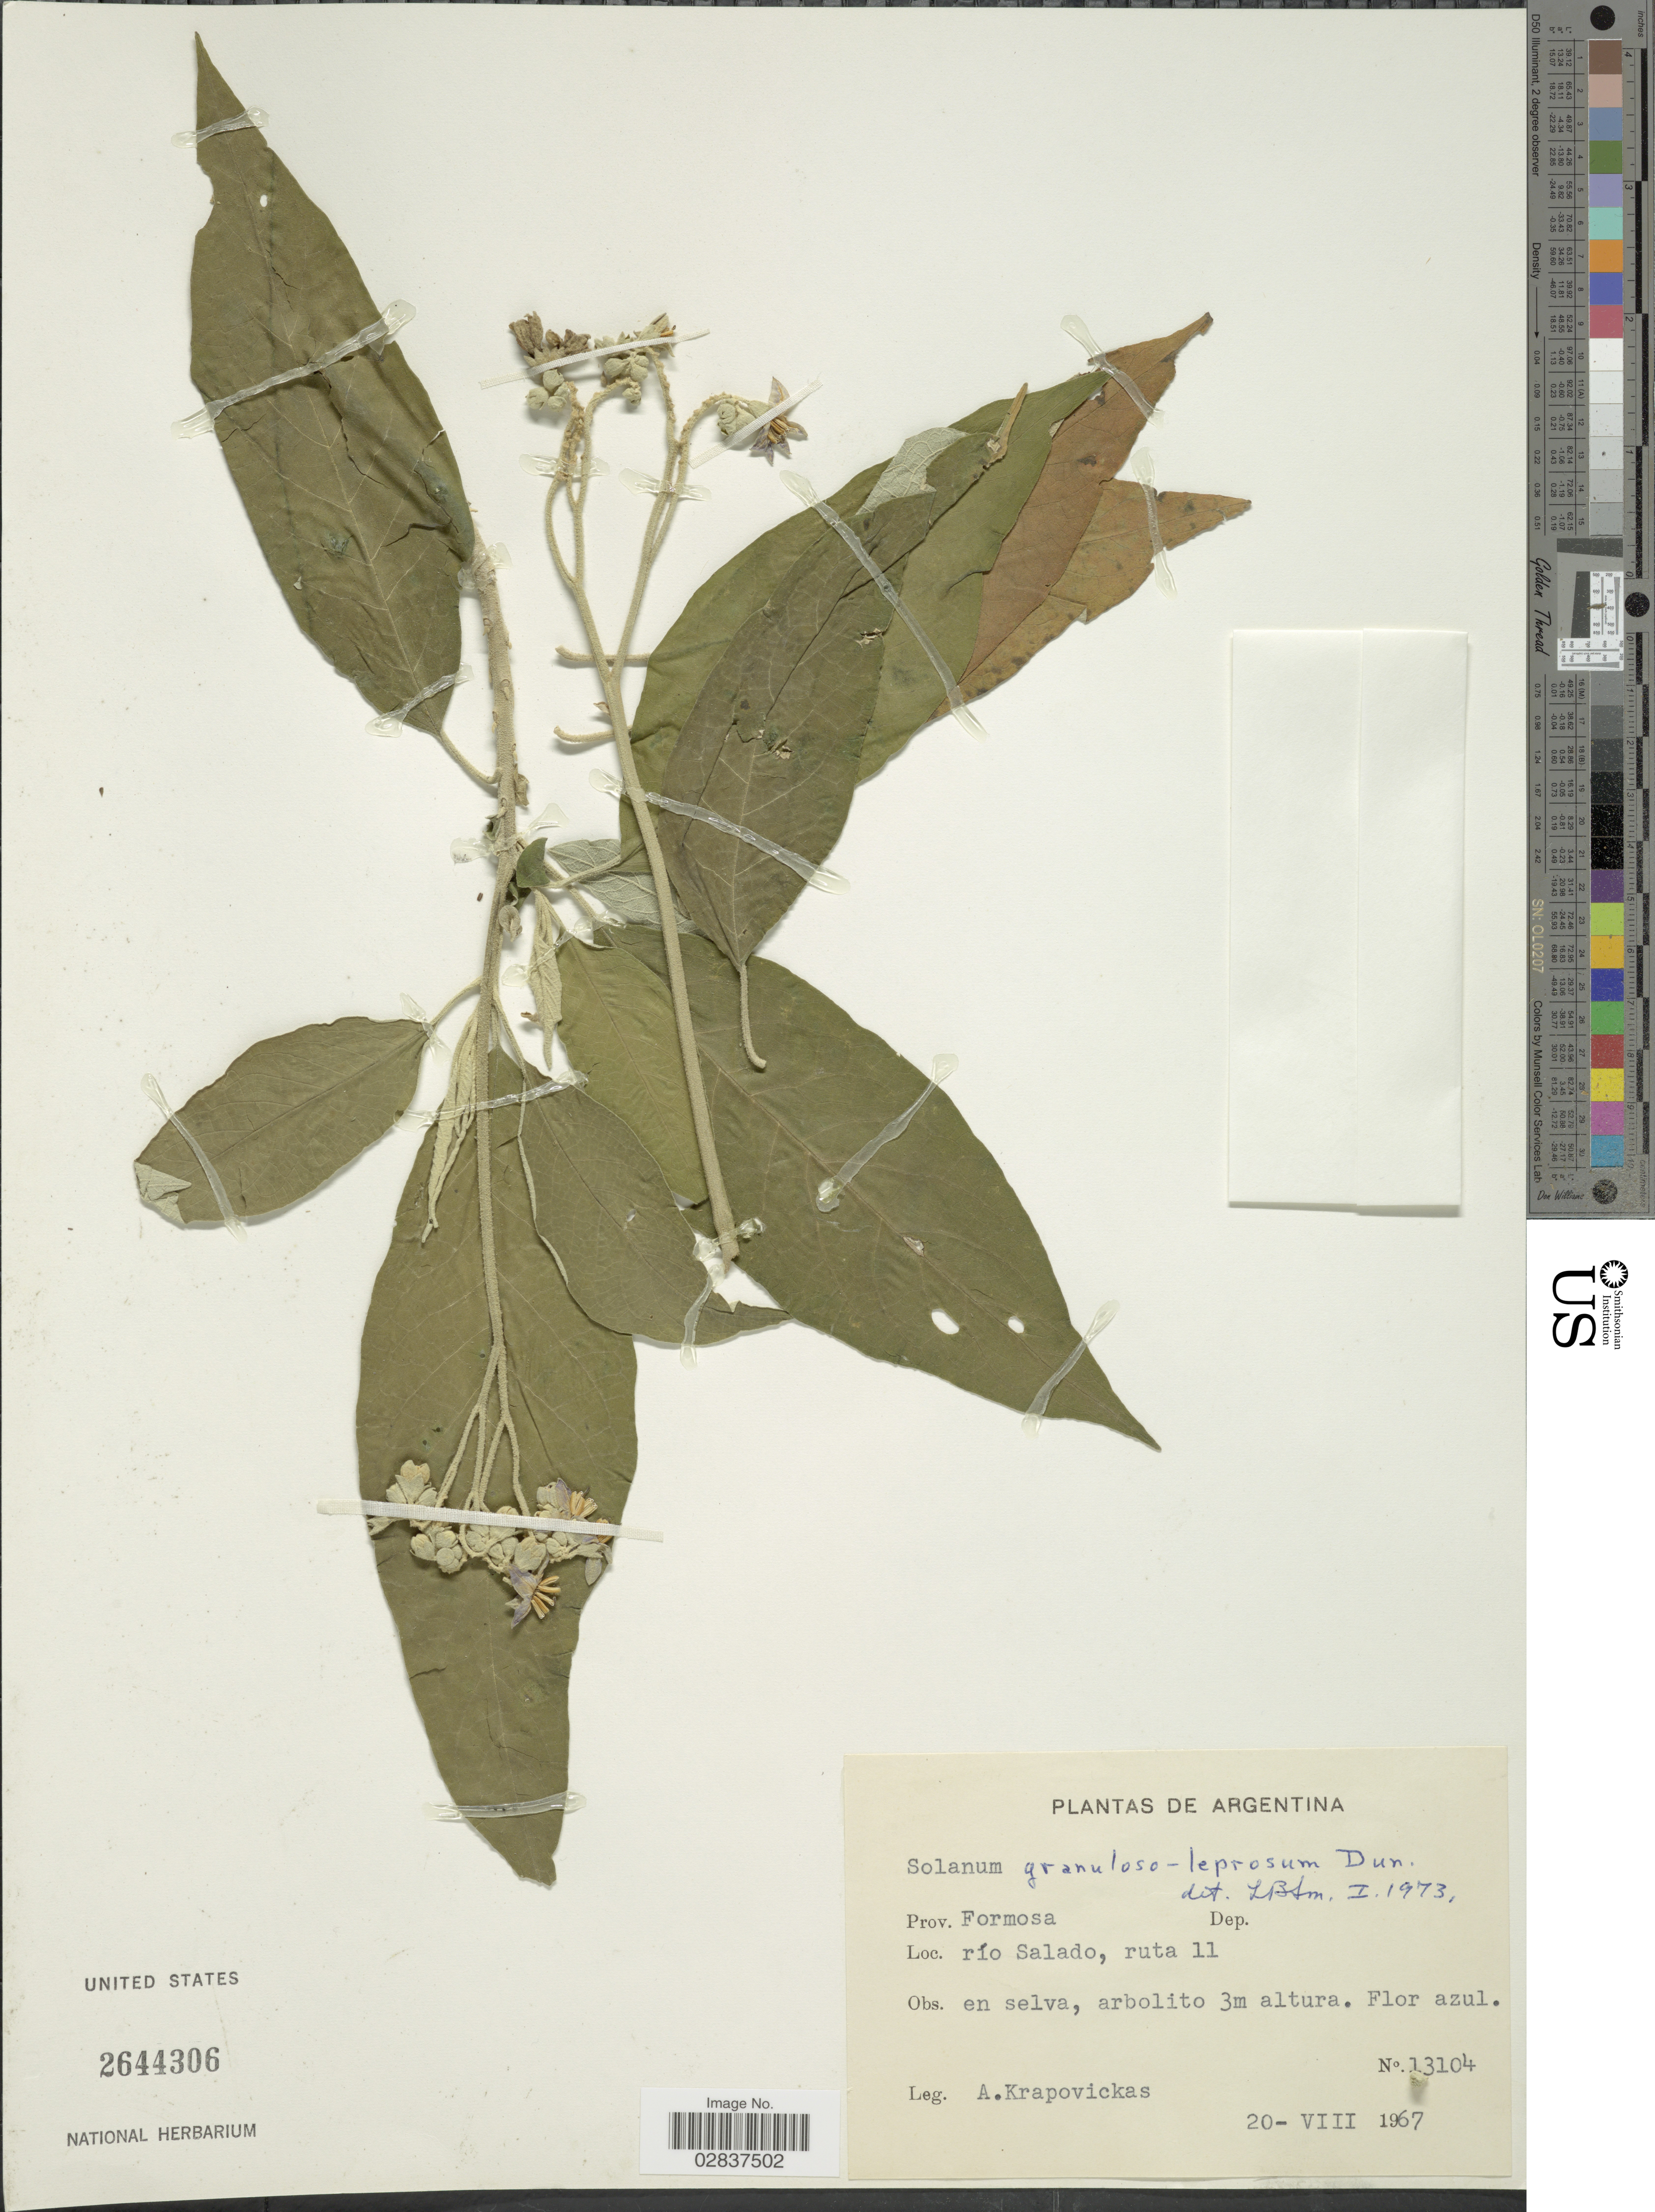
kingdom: Plantae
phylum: Tracheophyta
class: Magnoliopsida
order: Solanales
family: Solanaceae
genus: Solanum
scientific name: Solanum granuloso-leprosum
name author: Dunal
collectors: A. Krapovickas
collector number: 13104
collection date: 1967-08-20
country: Argentina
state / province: Formosa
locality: Río Salado, ruta 11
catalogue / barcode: US 2644306